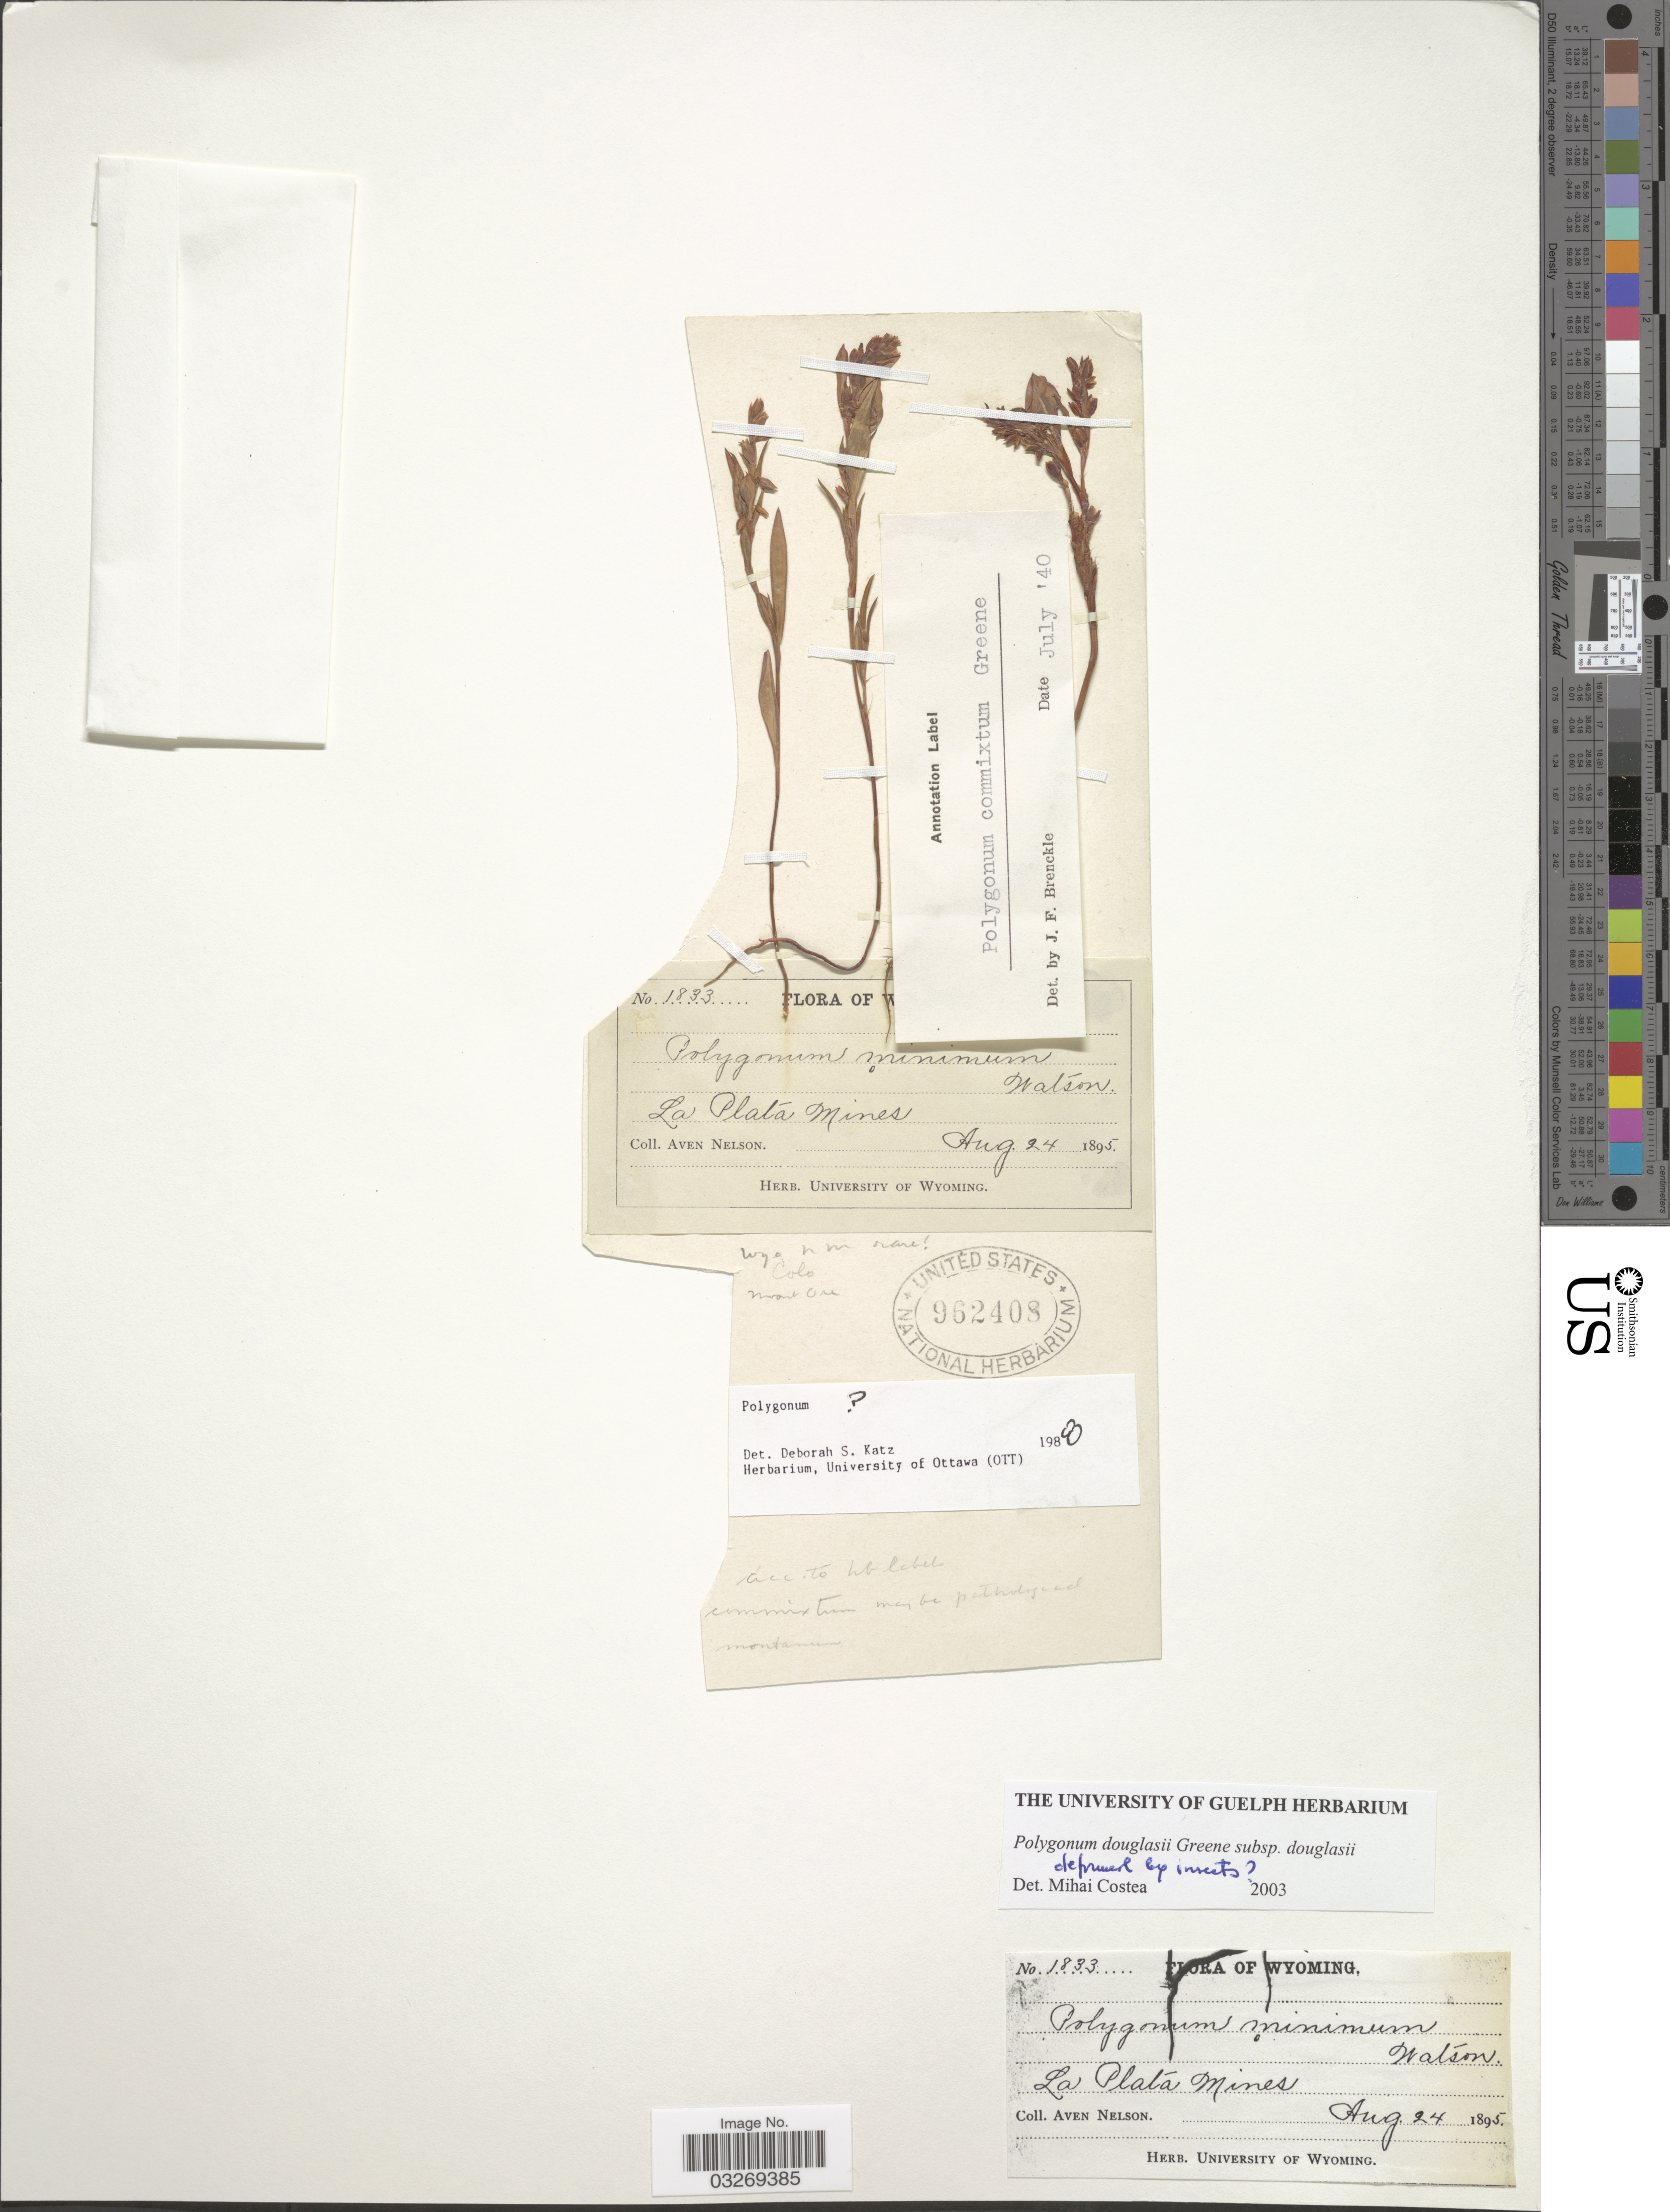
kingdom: Plantae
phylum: Tracheophyta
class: Magnoliopsida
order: Caryophyllales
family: Polygonaceae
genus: Polygonum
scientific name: Polygonum douglasii subsp. douglasii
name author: Greene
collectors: A. Nelson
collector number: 1833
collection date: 1895-08-24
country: United States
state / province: Wyoming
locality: La Plata Mines.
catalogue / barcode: US 962408